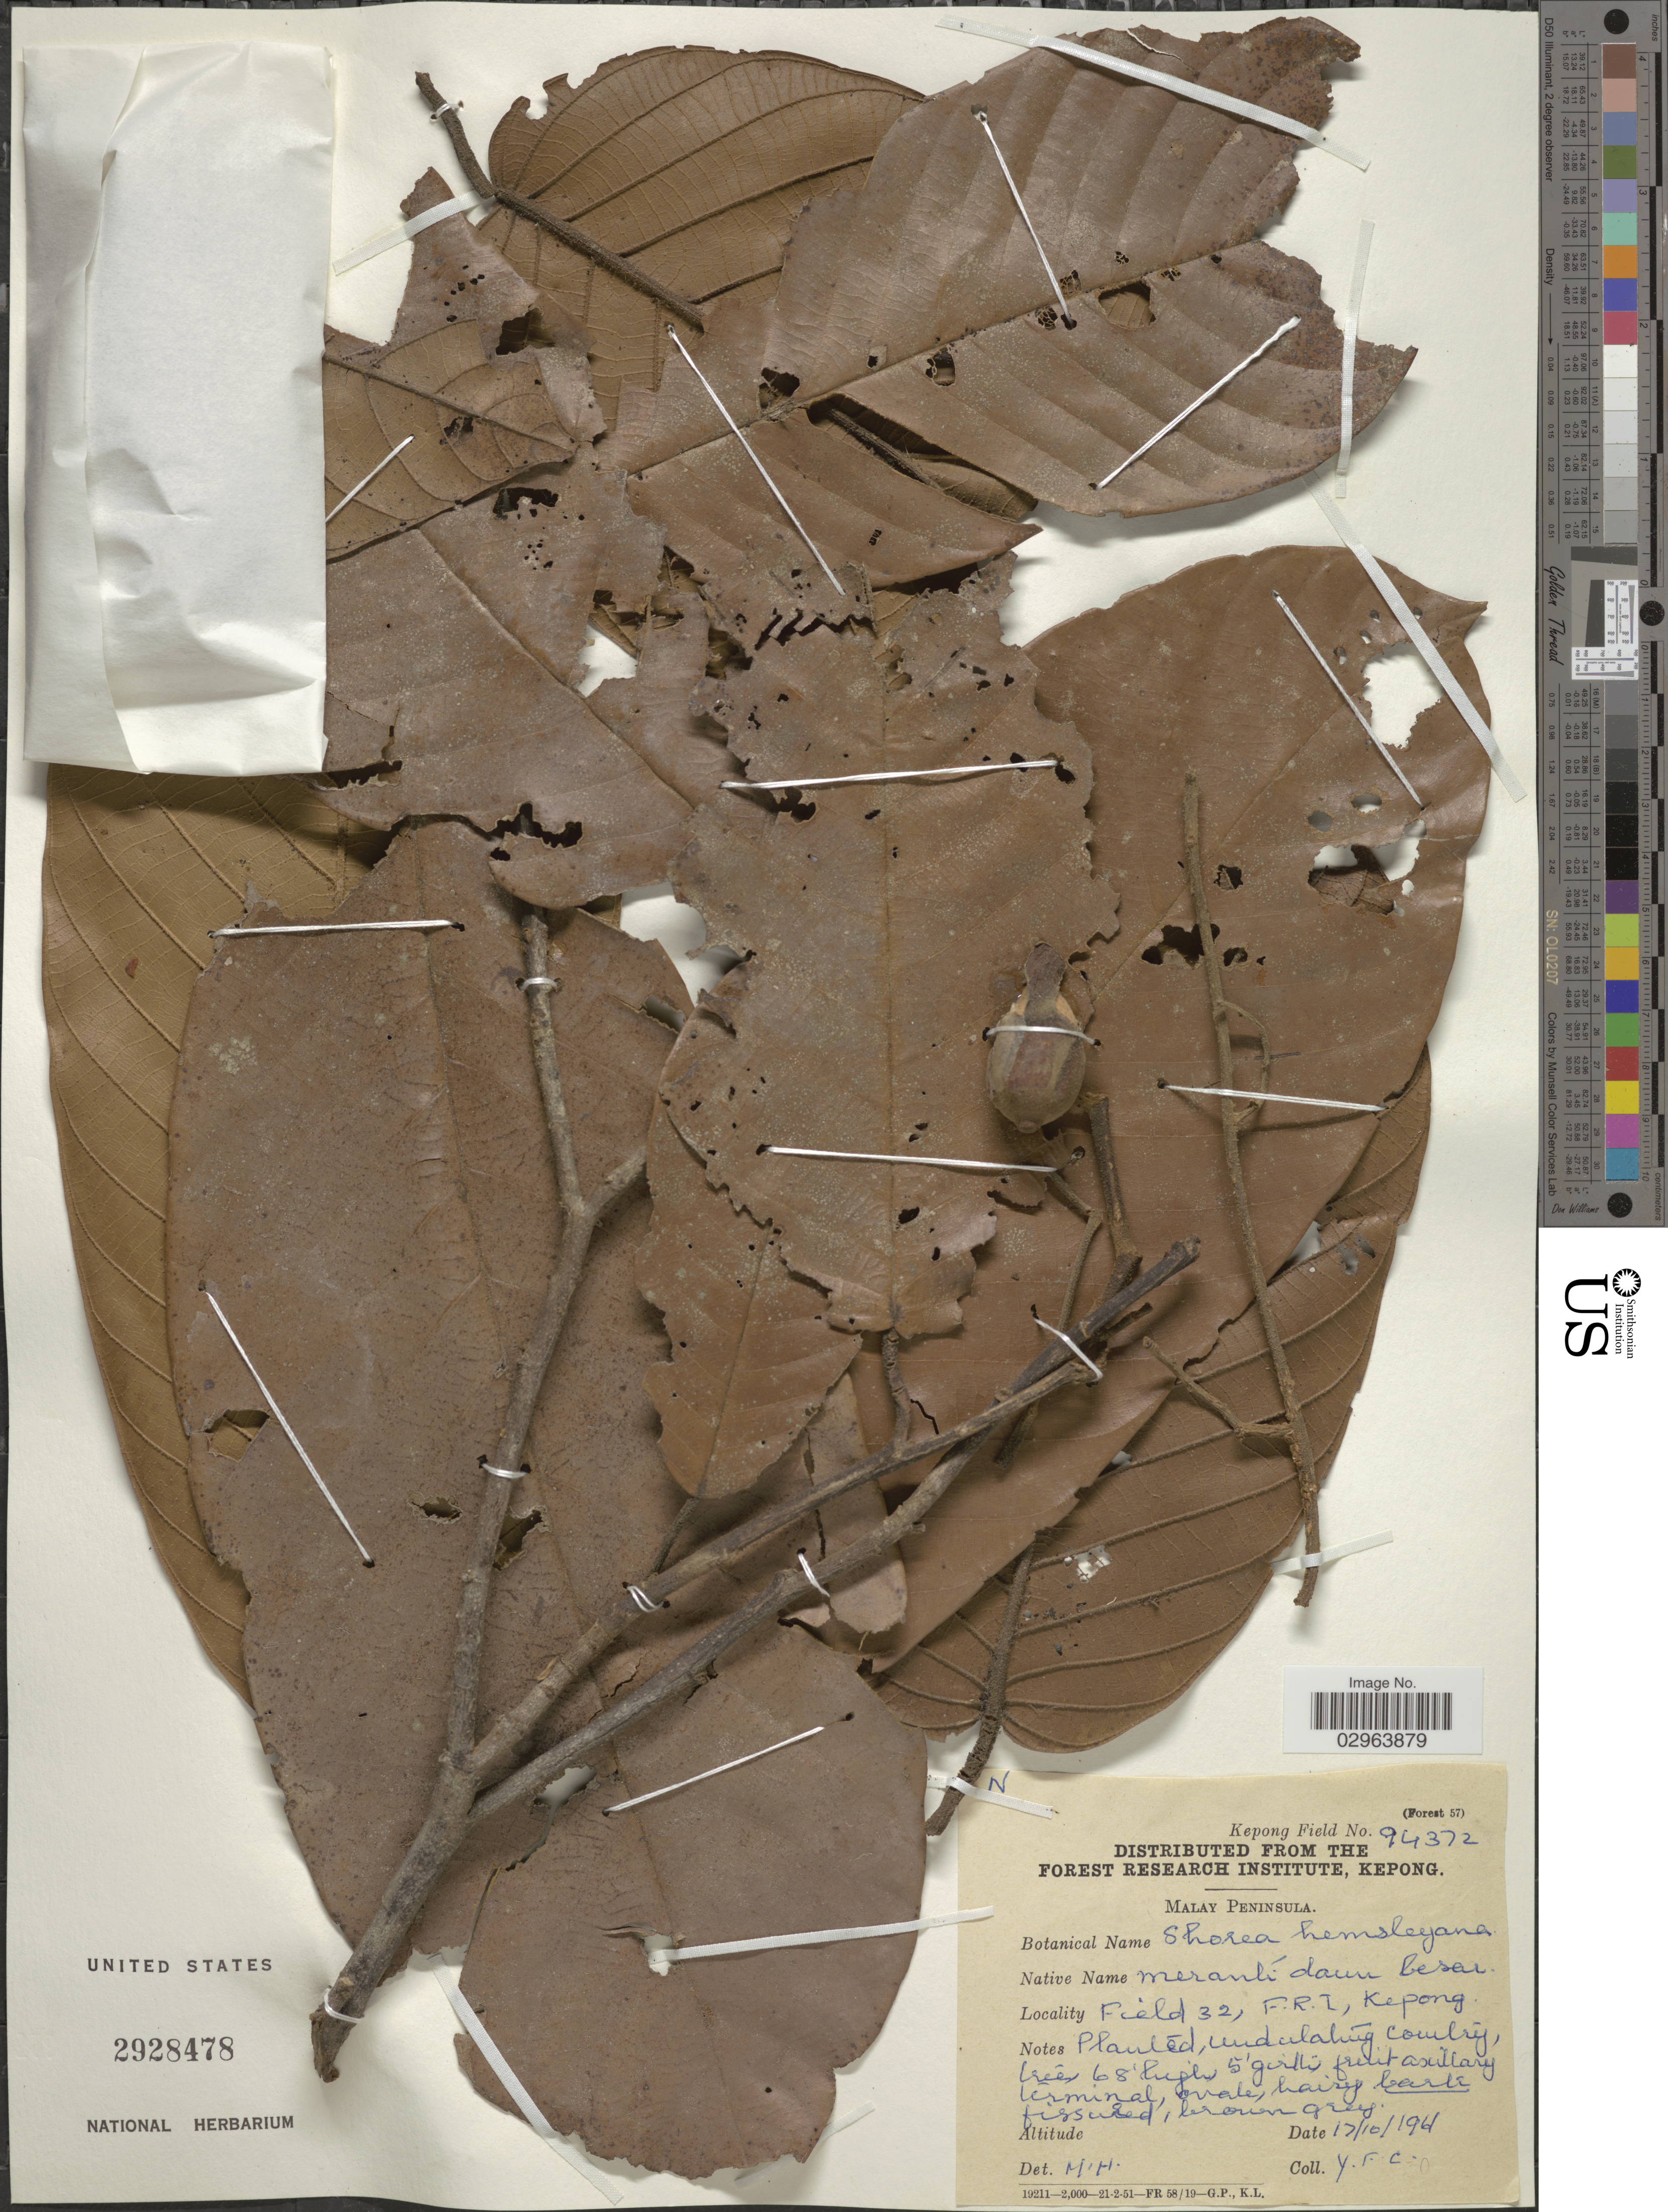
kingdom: Plantae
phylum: Tracheophyta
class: Magnoliopsida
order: Malvales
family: Dipterocarpaceae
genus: Rubroshorea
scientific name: Rubroshorea hemsleyana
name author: (King) P.S. Ashton & J. Heck.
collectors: Y. F. C.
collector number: Kepong Field 94372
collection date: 1961-10-17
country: Malaysia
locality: Malay Peninsula. Field 32, F.R.I., Kepong.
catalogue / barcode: US 2928478